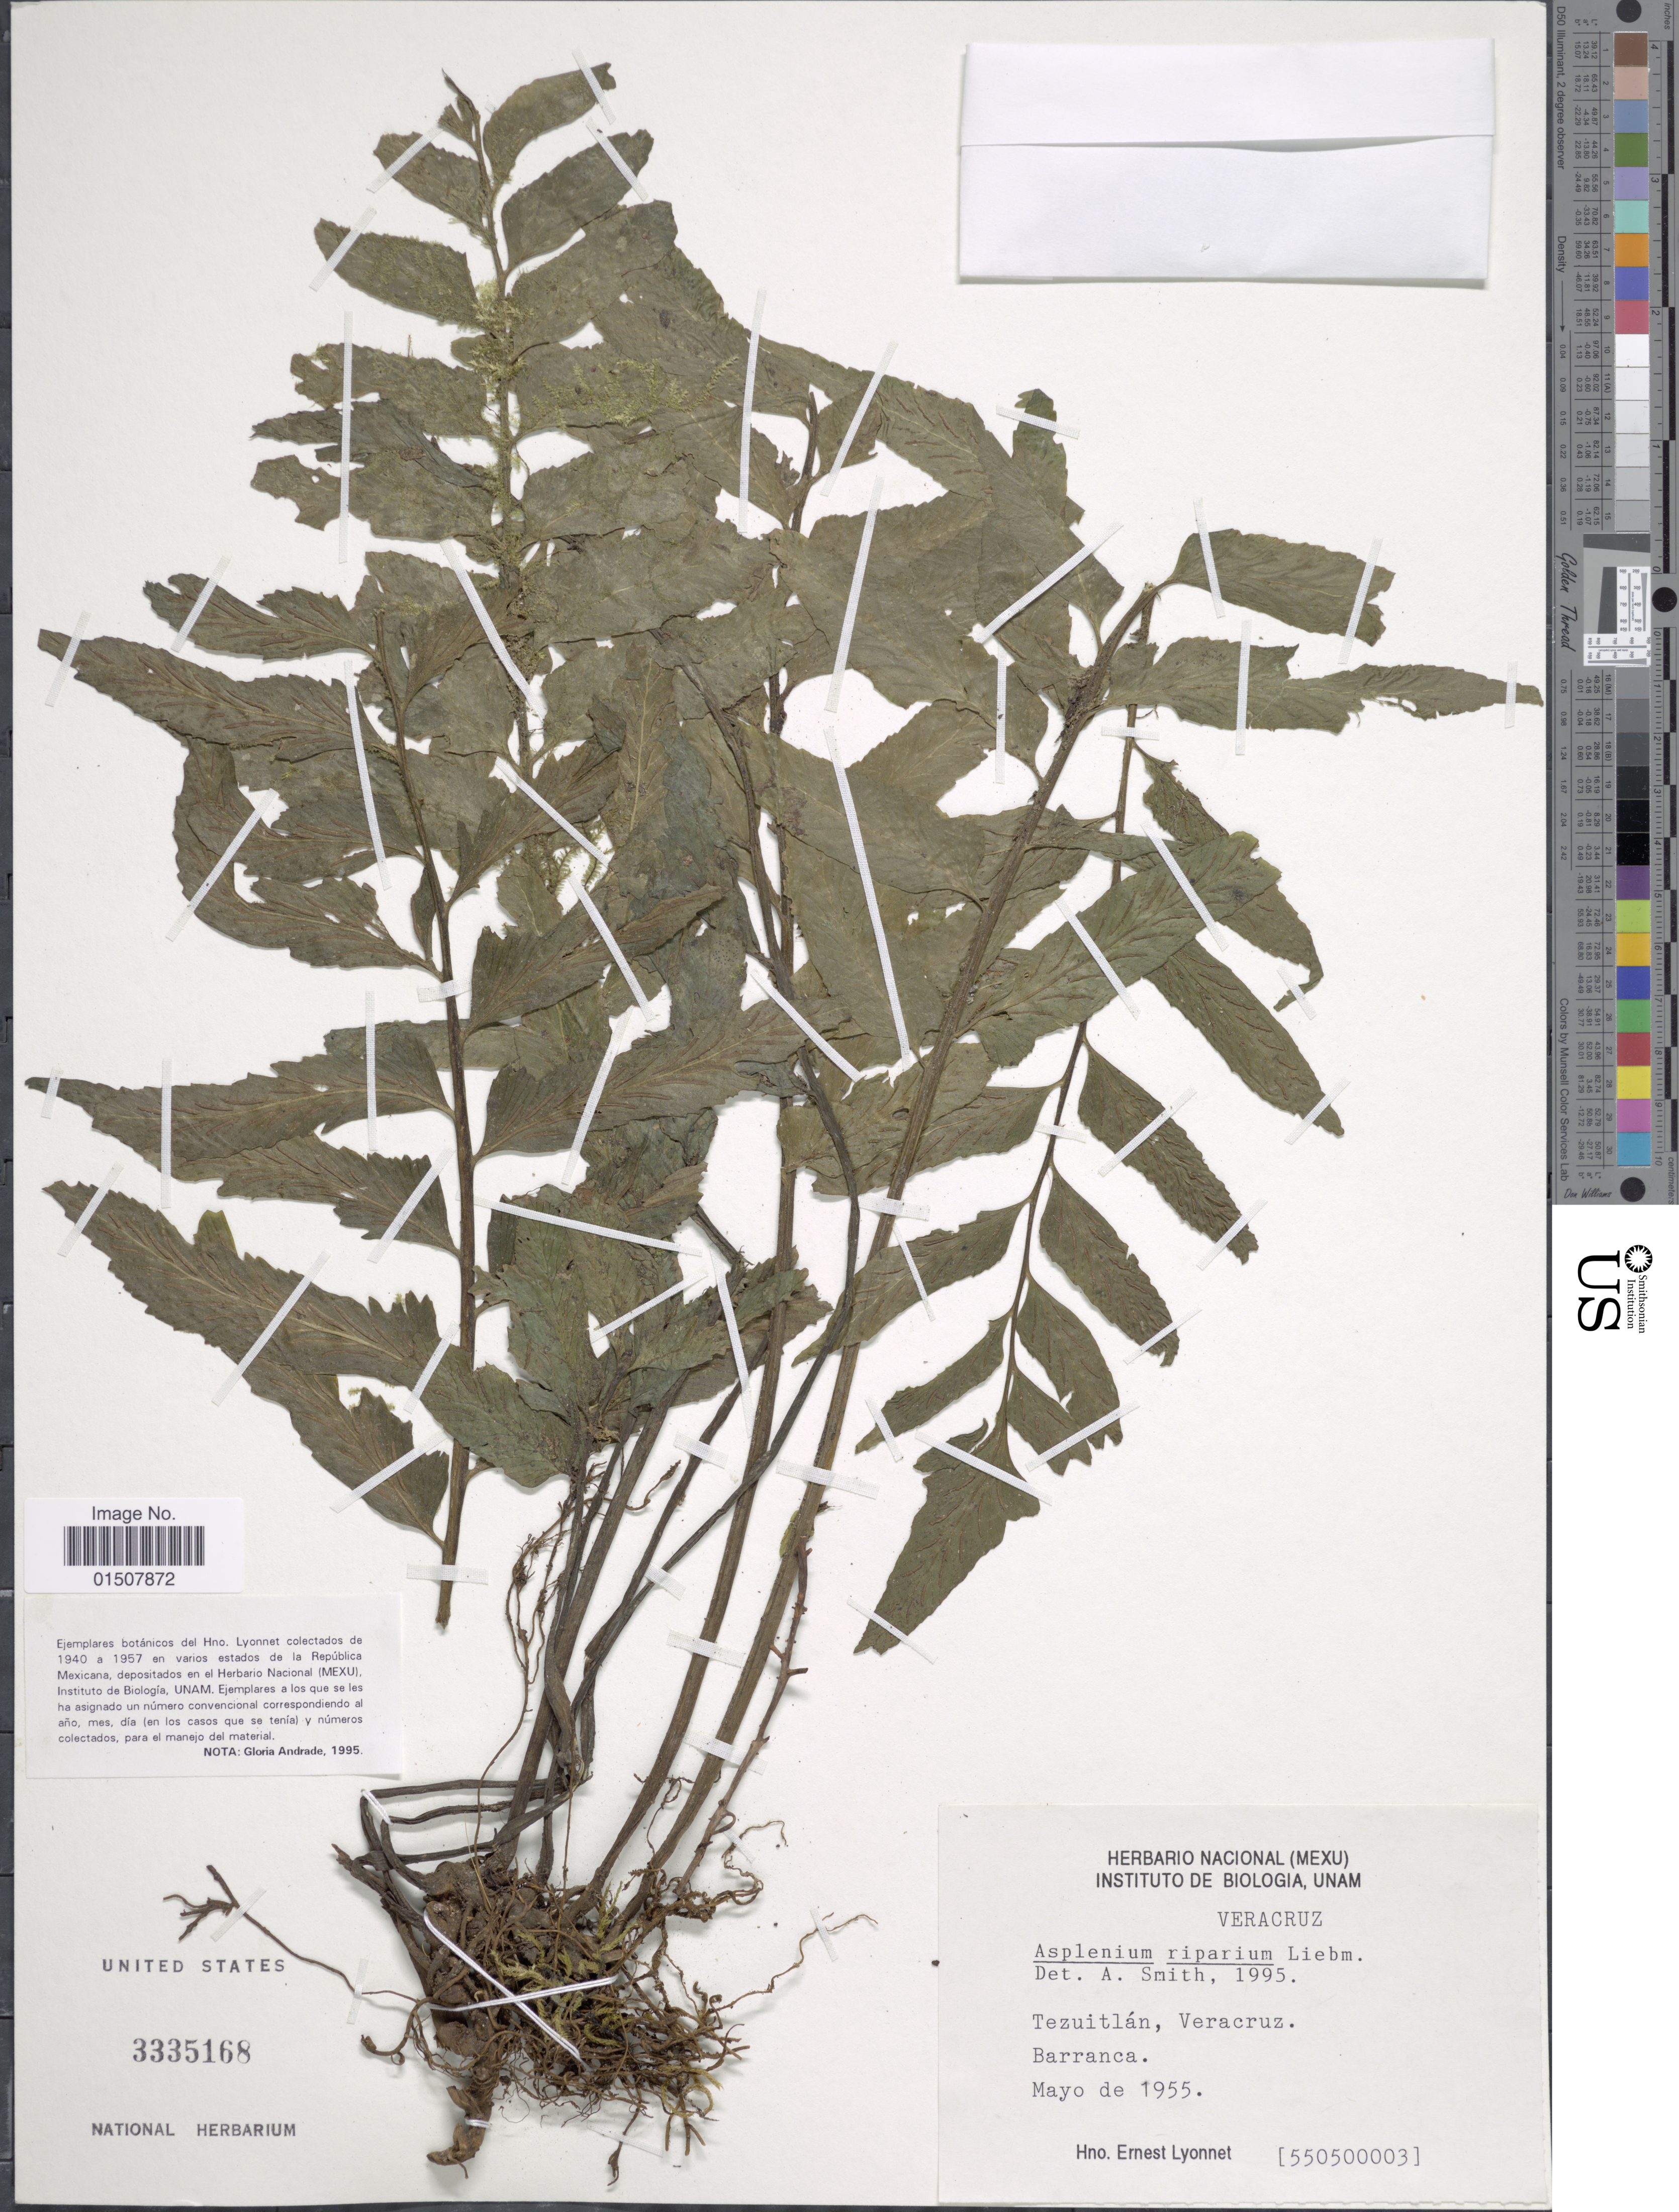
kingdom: Plantae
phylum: Tracheophyta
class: Polypodiopsida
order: Polypodiales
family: Aspleniaceae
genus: Asplenium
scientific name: Asplenium riparium Brack., nom. illeg.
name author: Brack. in Wilkes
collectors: Bro. E. Lyonnet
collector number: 550500003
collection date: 1955-05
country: Mexico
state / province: Veracruz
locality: Vera Cruz, Tezuitlan, Barranca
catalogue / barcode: US 3335168